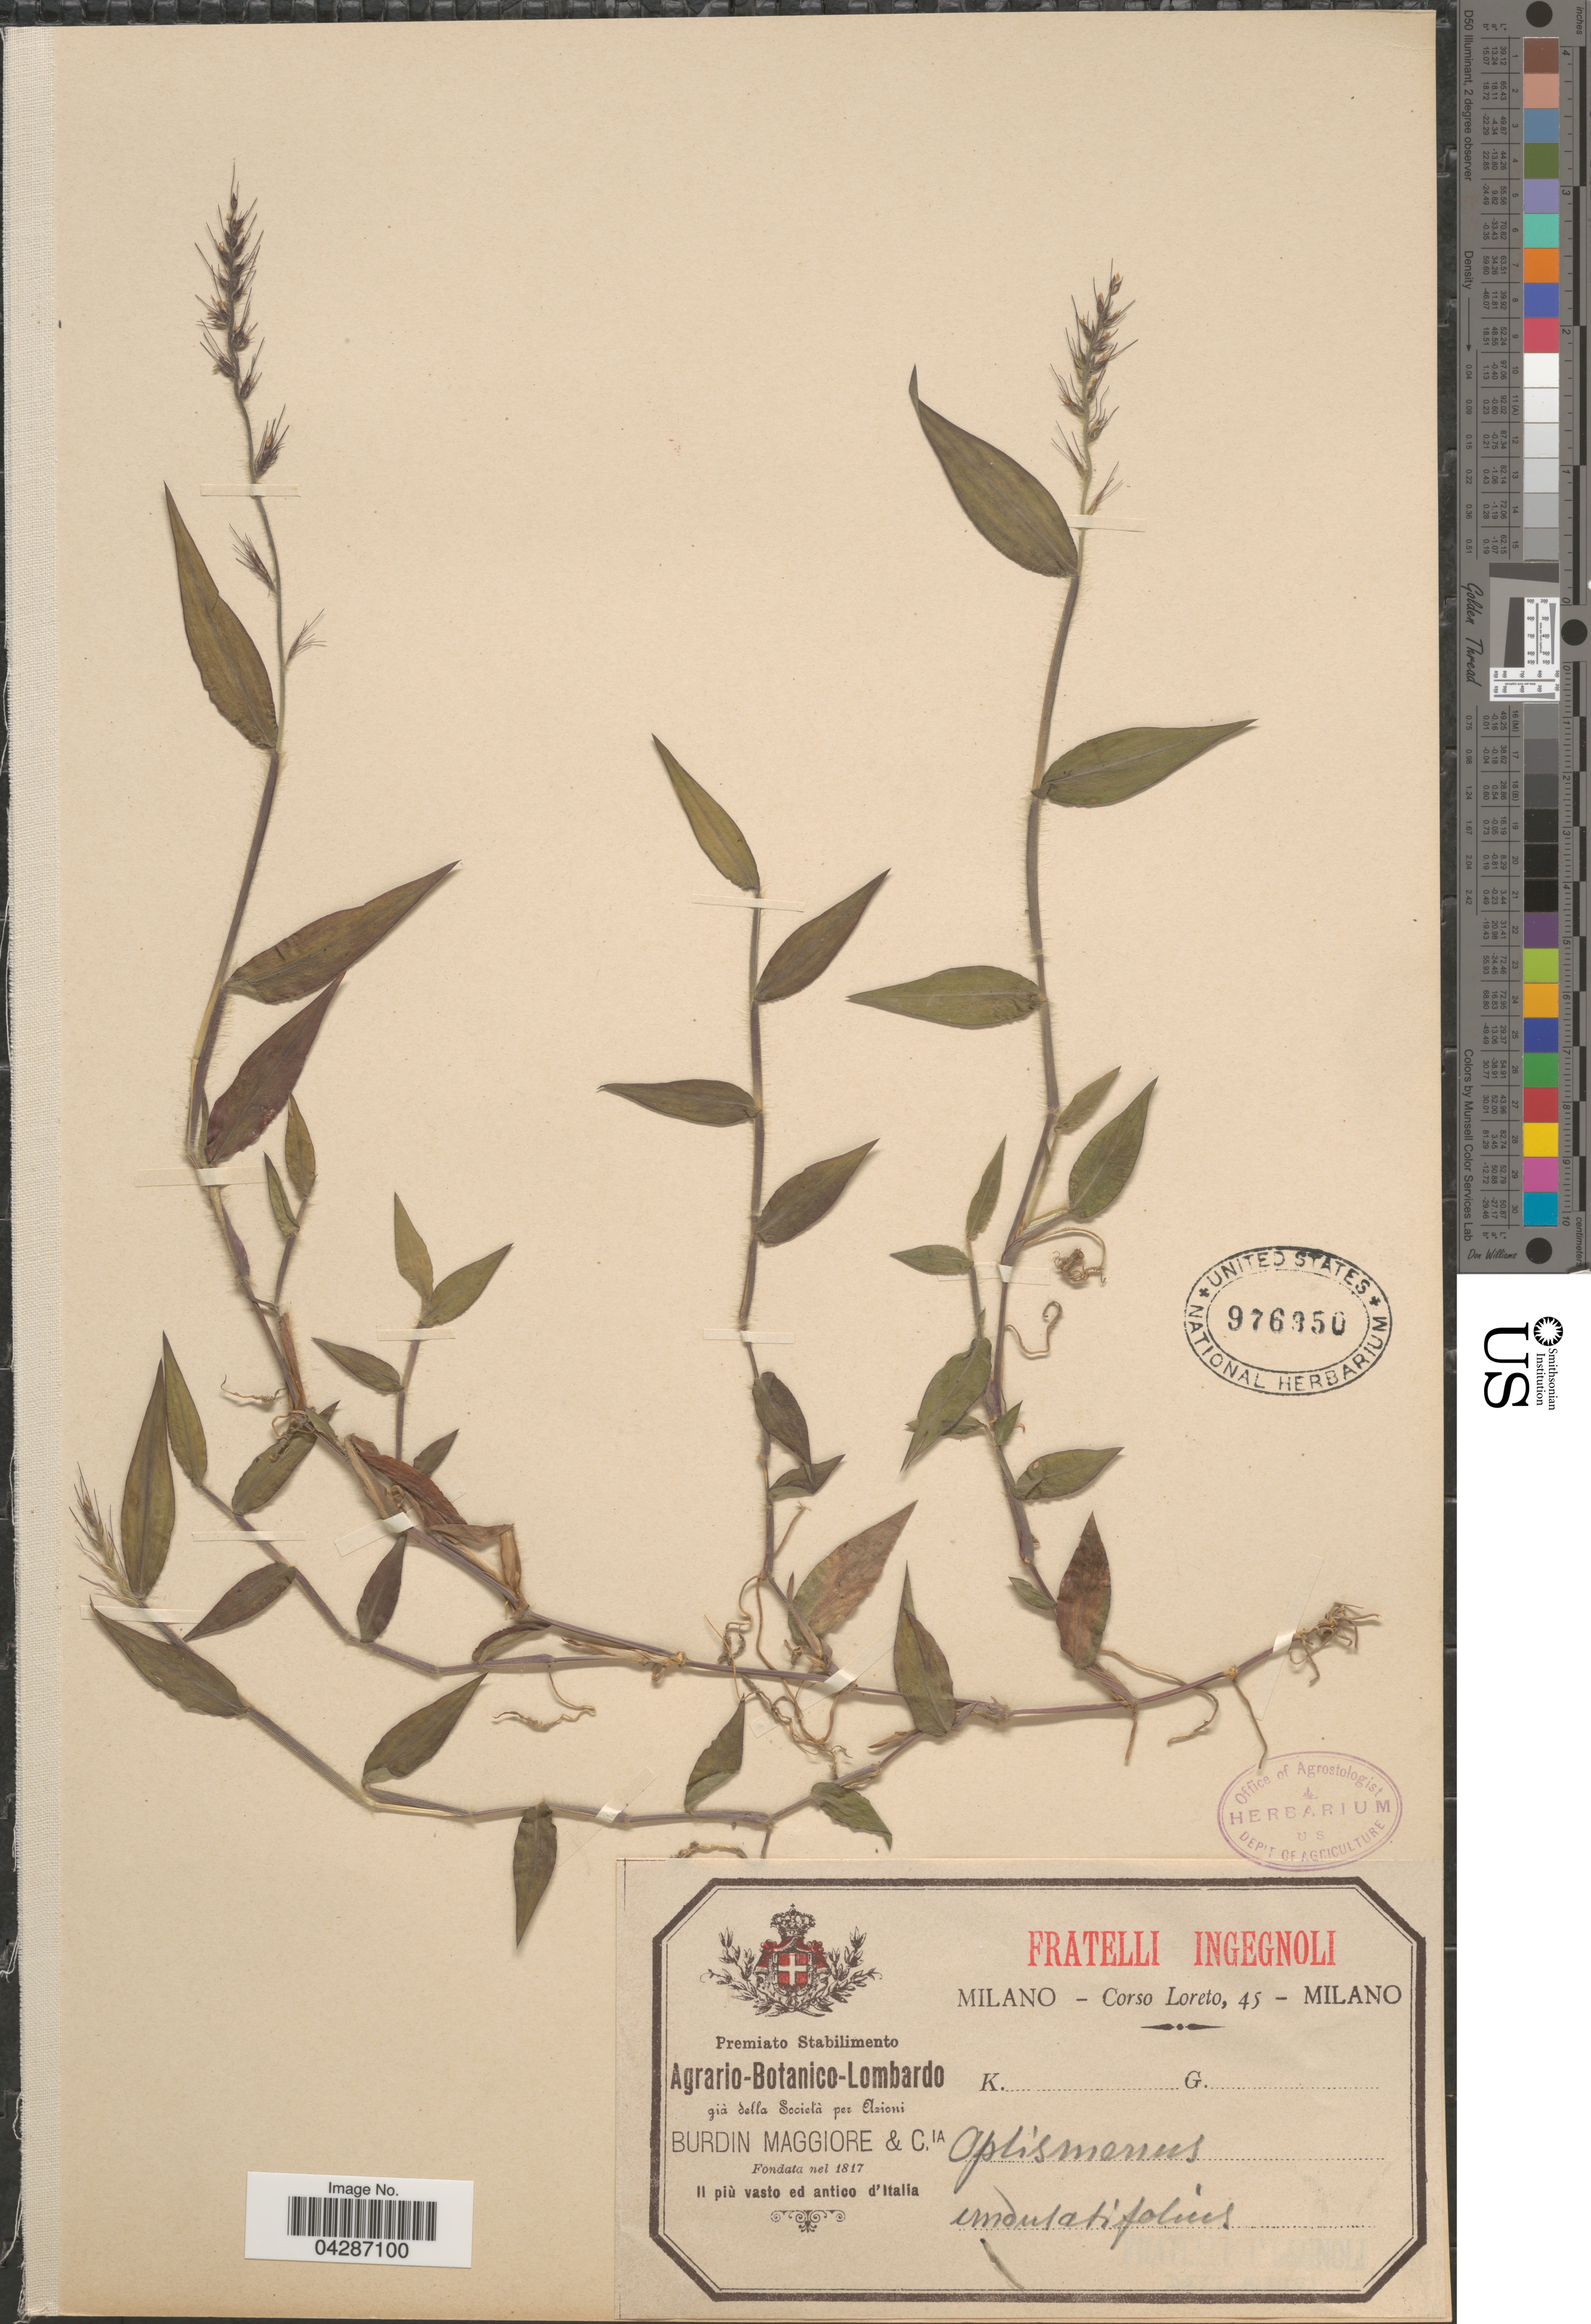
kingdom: Plantae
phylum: Tracheophyta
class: Liliopsida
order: Poales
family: Poaceae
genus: Oplismenus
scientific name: Oplismenus undulatifolius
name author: (Ard.) P. Beauv.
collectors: Loreto, C.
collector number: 45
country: Italy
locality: Il più vasto ed antico d'Italia.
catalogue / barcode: US 976350